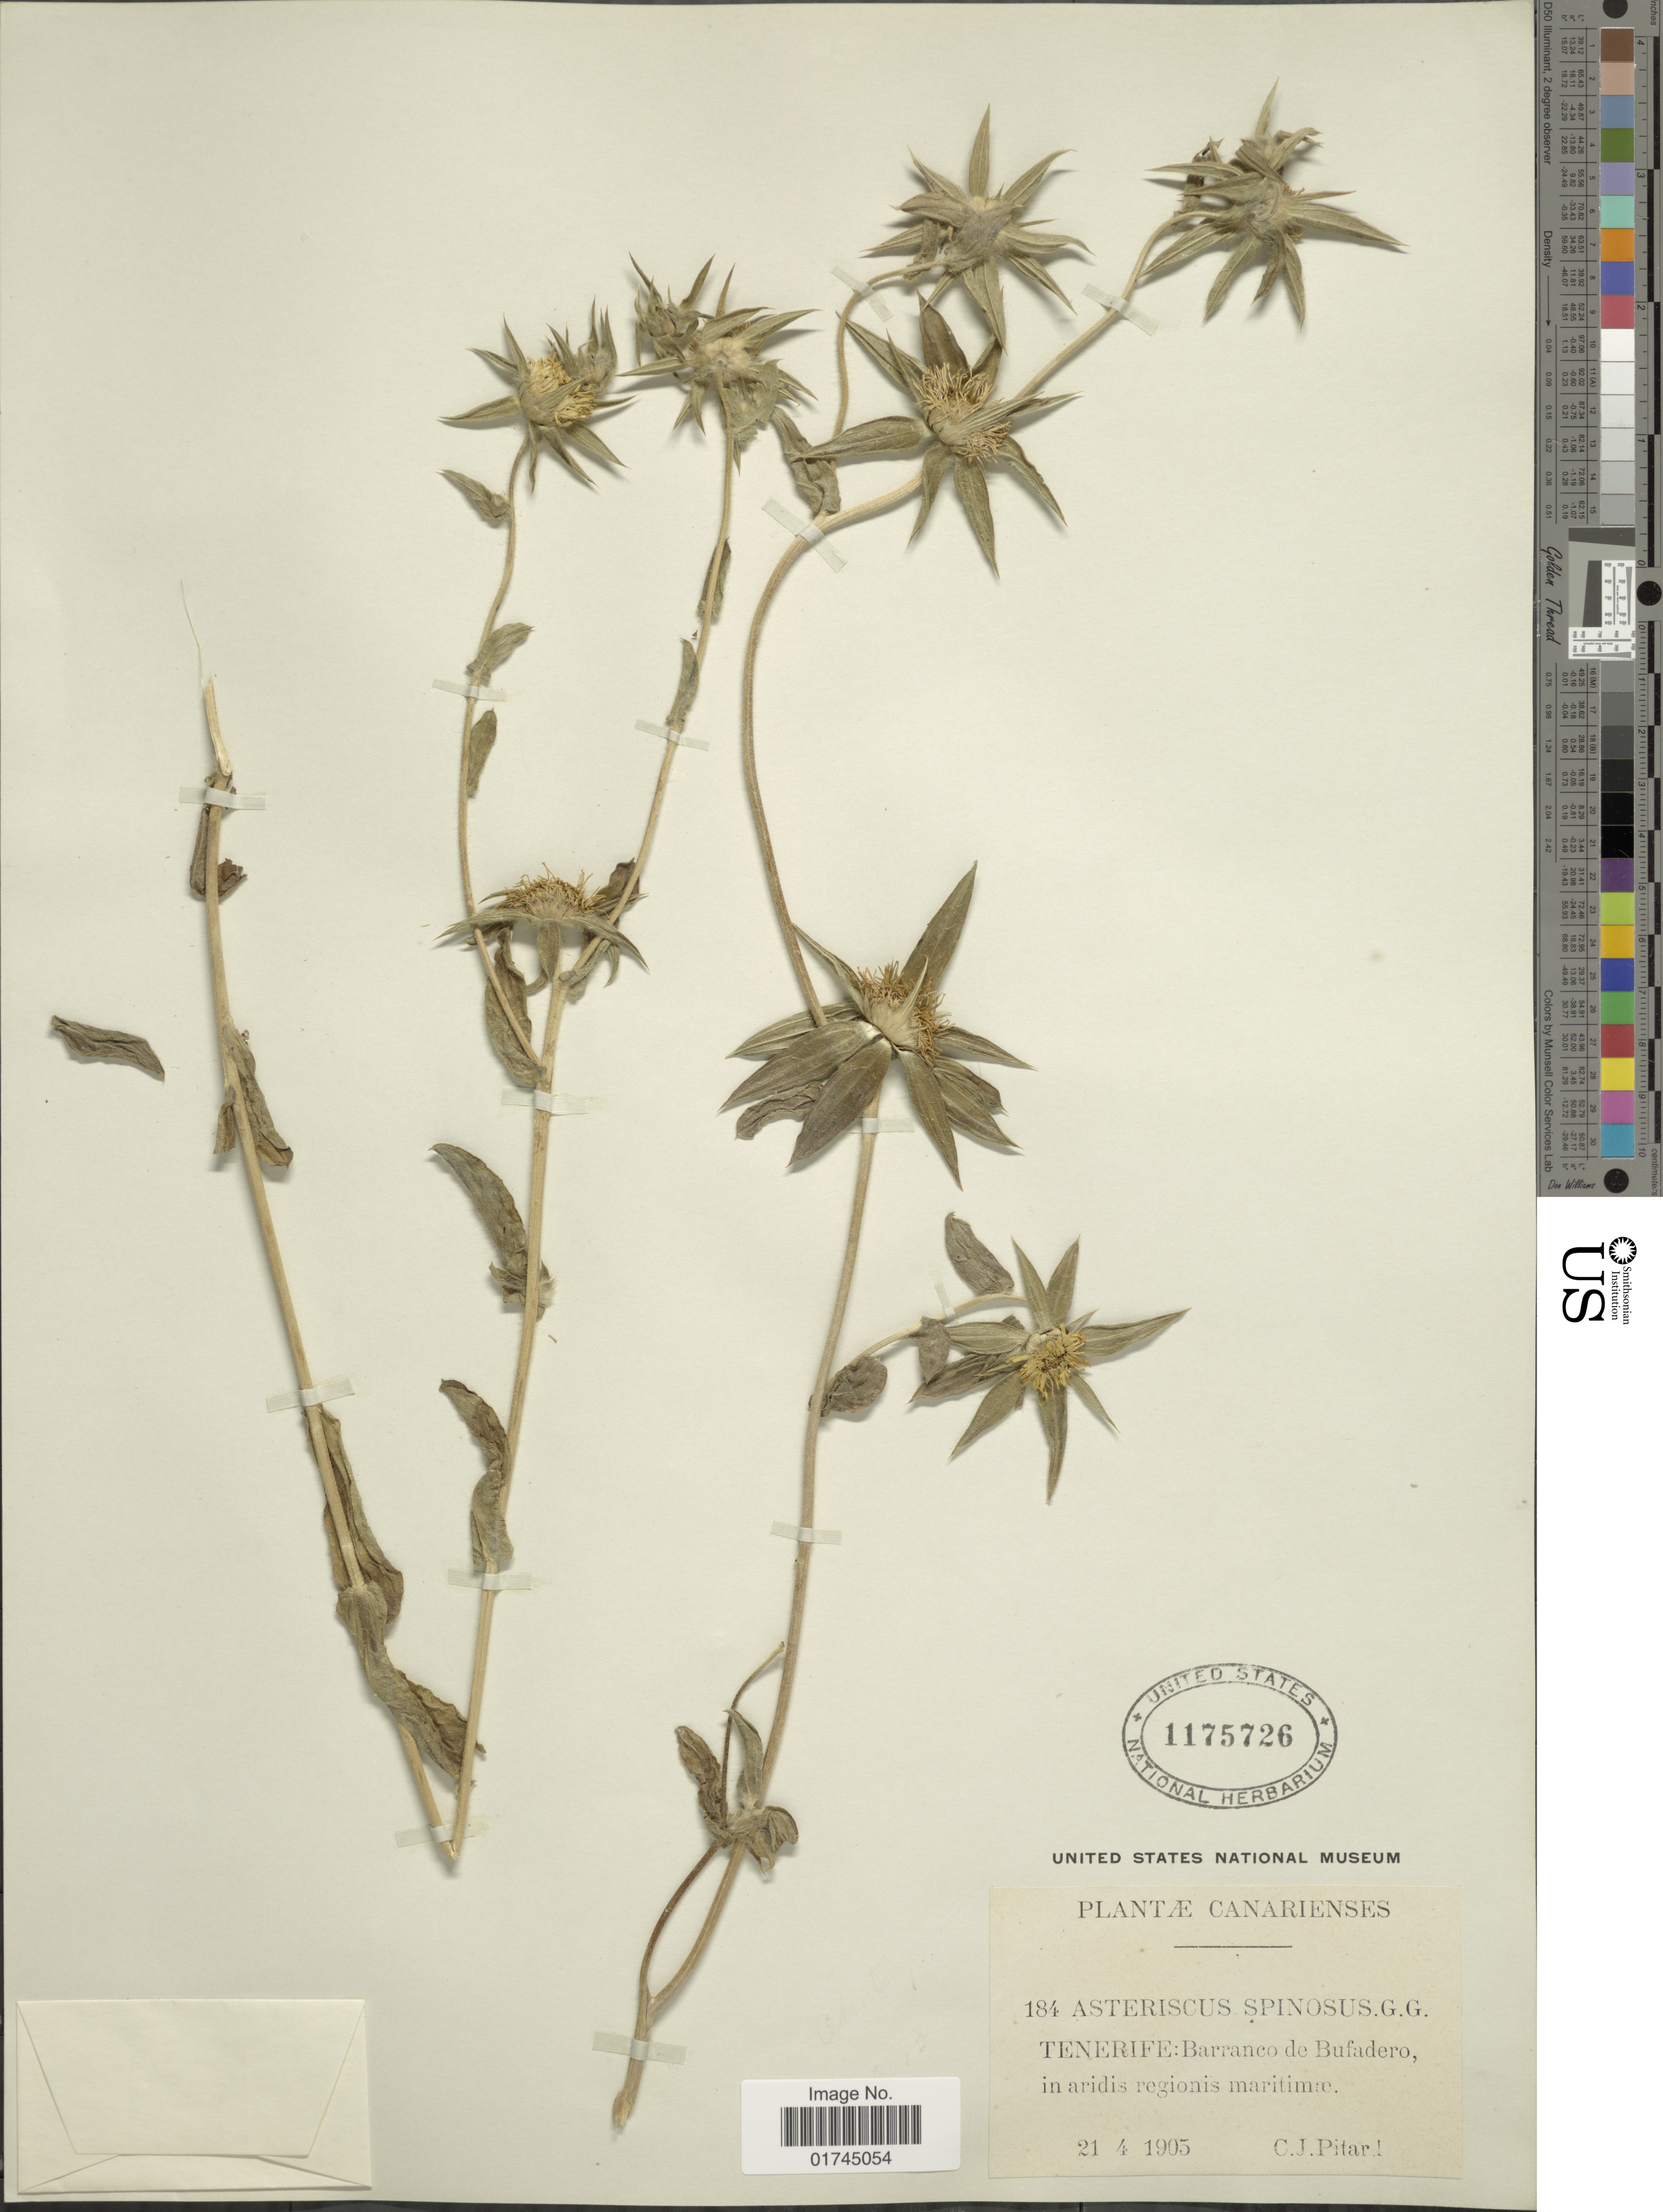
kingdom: Plantae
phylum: Tracheophyta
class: Magnoliopsida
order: Asterales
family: Asteraceae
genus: Asteriscus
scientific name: Asteriscus spinosus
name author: (L.) Sch. Bip.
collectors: C. Pitard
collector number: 184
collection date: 1905-04-21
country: Spain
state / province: Canarias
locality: Tenerife: Barranco de Bufadero, in aridis regionis maritimae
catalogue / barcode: US 1175726